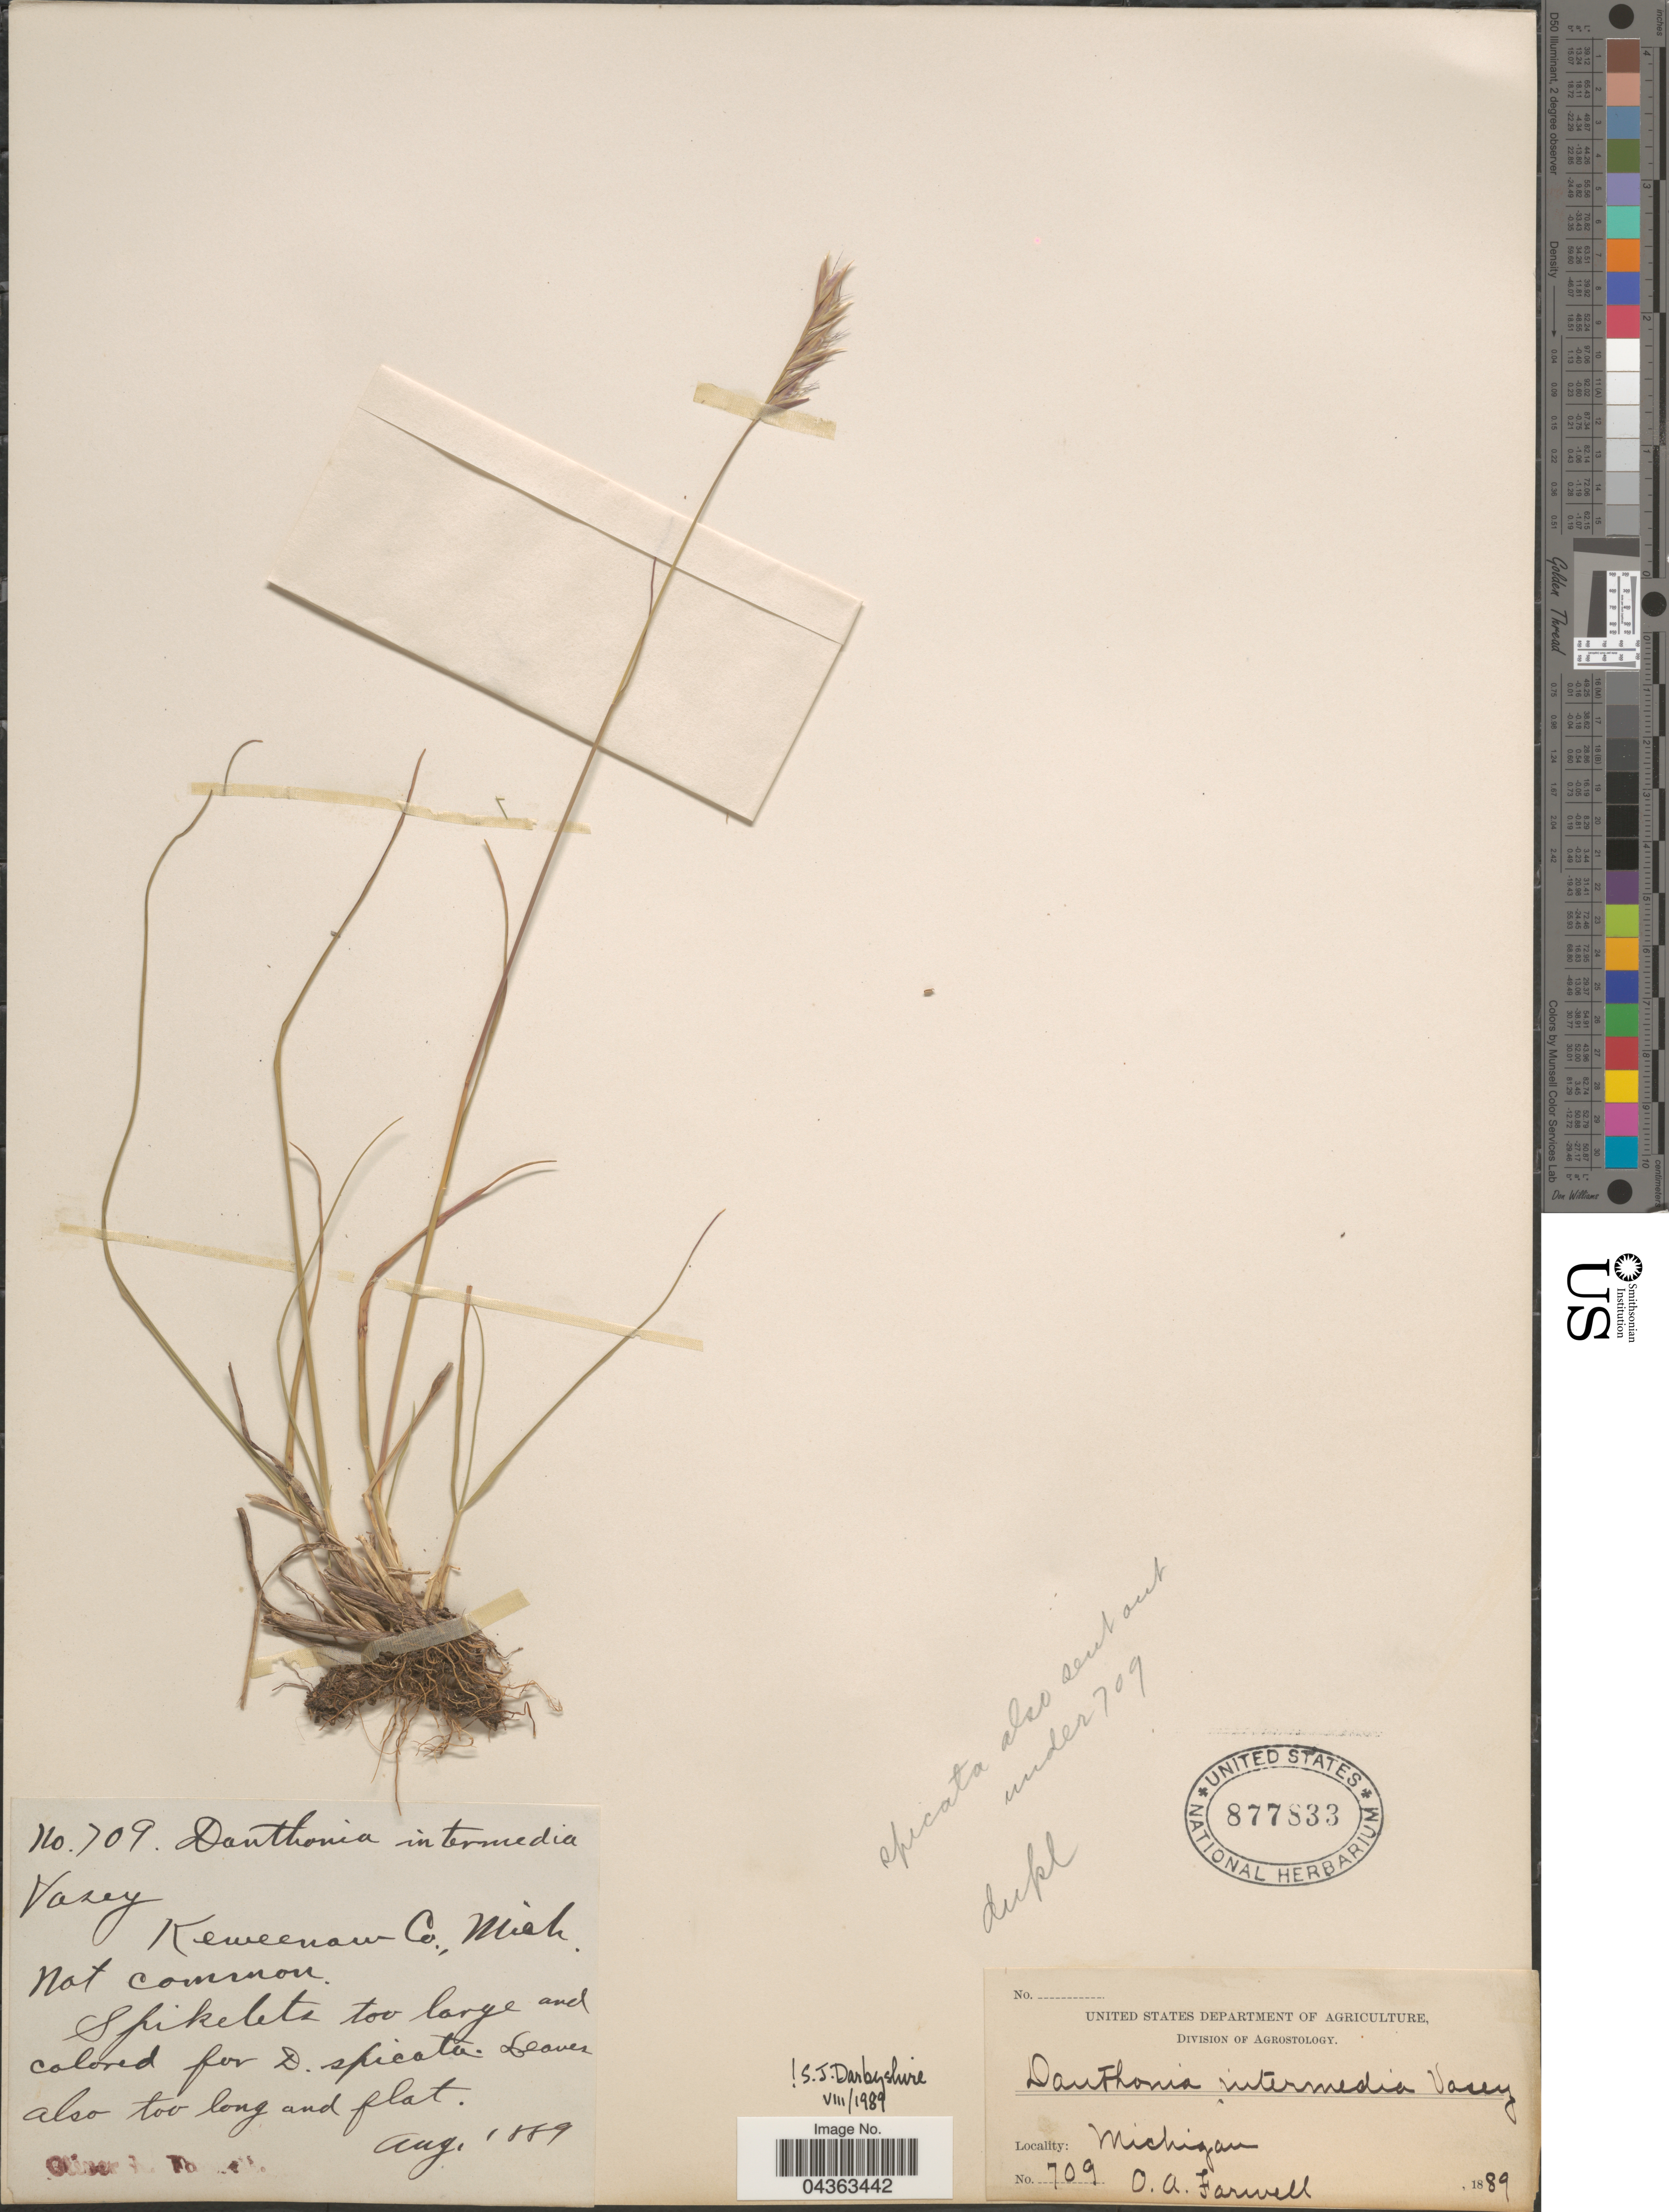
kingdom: Plantae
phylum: Tracheophyta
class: Liliopsida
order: Poales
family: Poaceae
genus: Danthonia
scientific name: Danthonia intermedia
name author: Vasey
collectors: O. Farwell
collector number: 709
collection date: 1889-08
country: United States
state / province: Michigan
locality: Keweenaw Co.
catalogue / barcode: US 877833